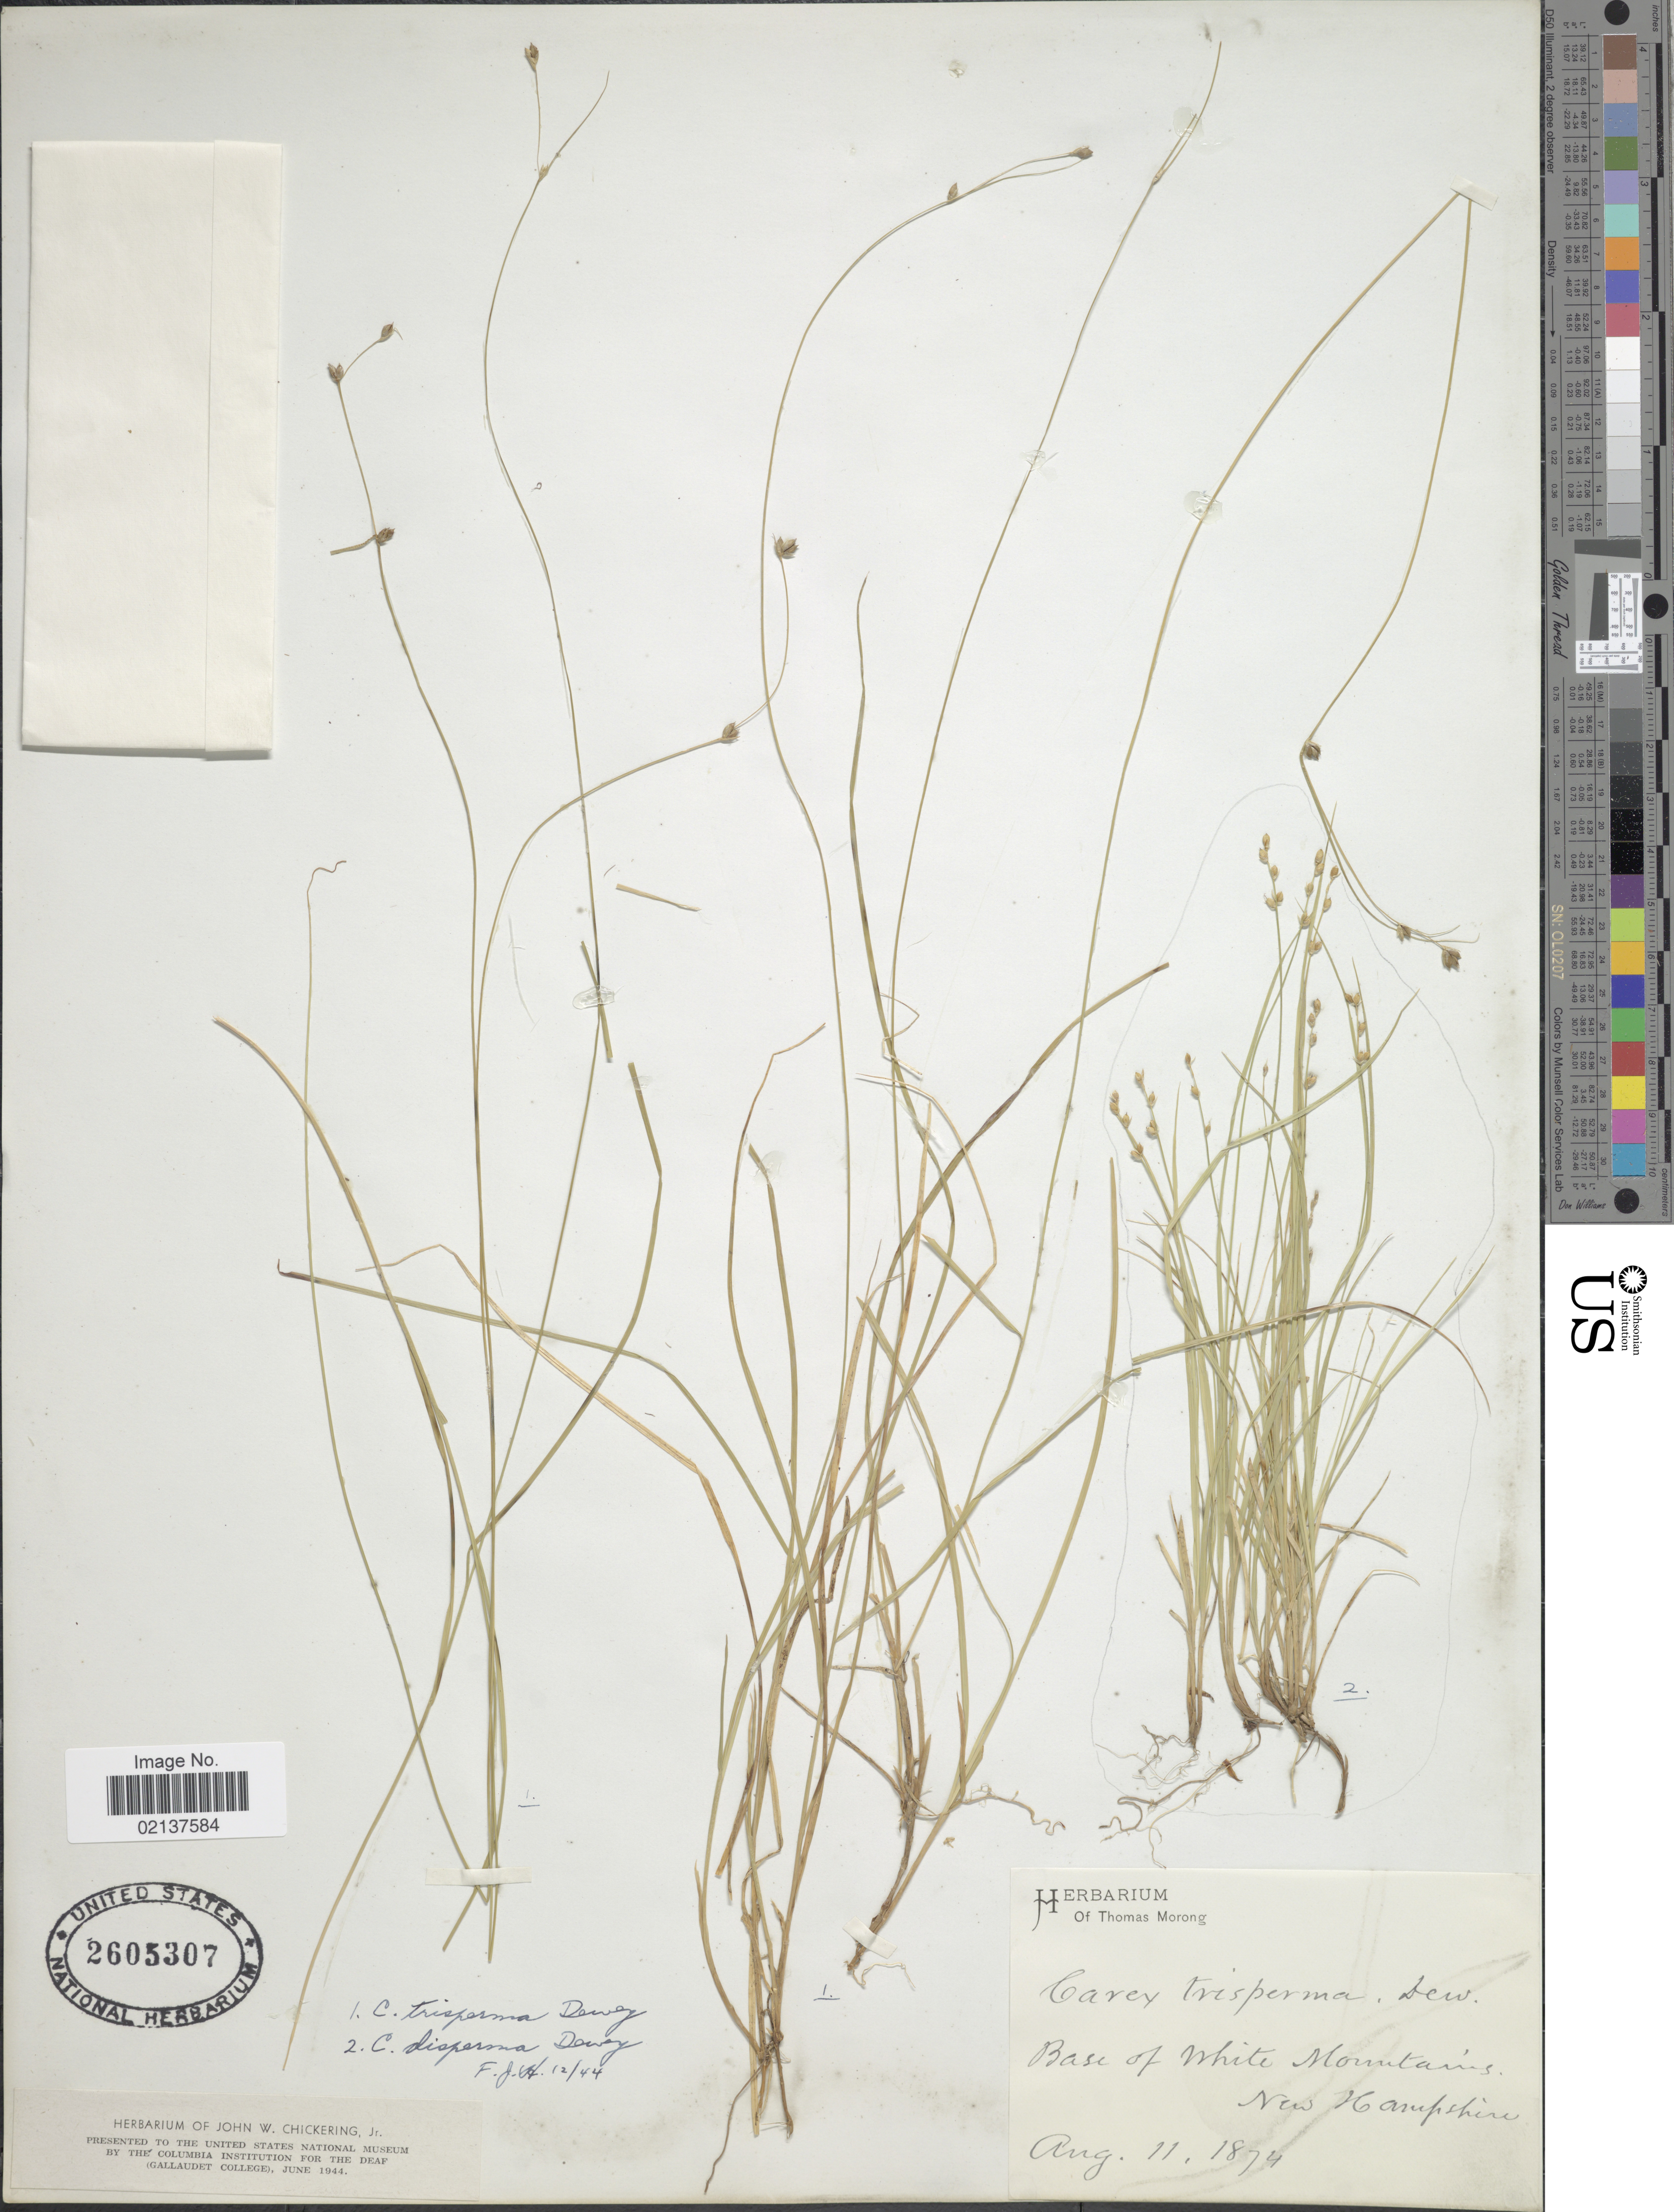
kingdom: Plantae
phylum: Tracheophyta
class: Liliopsida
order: Poales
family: Cyperaceae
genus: Carex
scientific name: Carex trisperma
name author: Dewey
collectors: ex Herb. T. Morong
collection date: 1874-08-11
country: United States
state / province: New Hampshire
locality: Base of White Mountains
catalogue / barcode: US 2605307